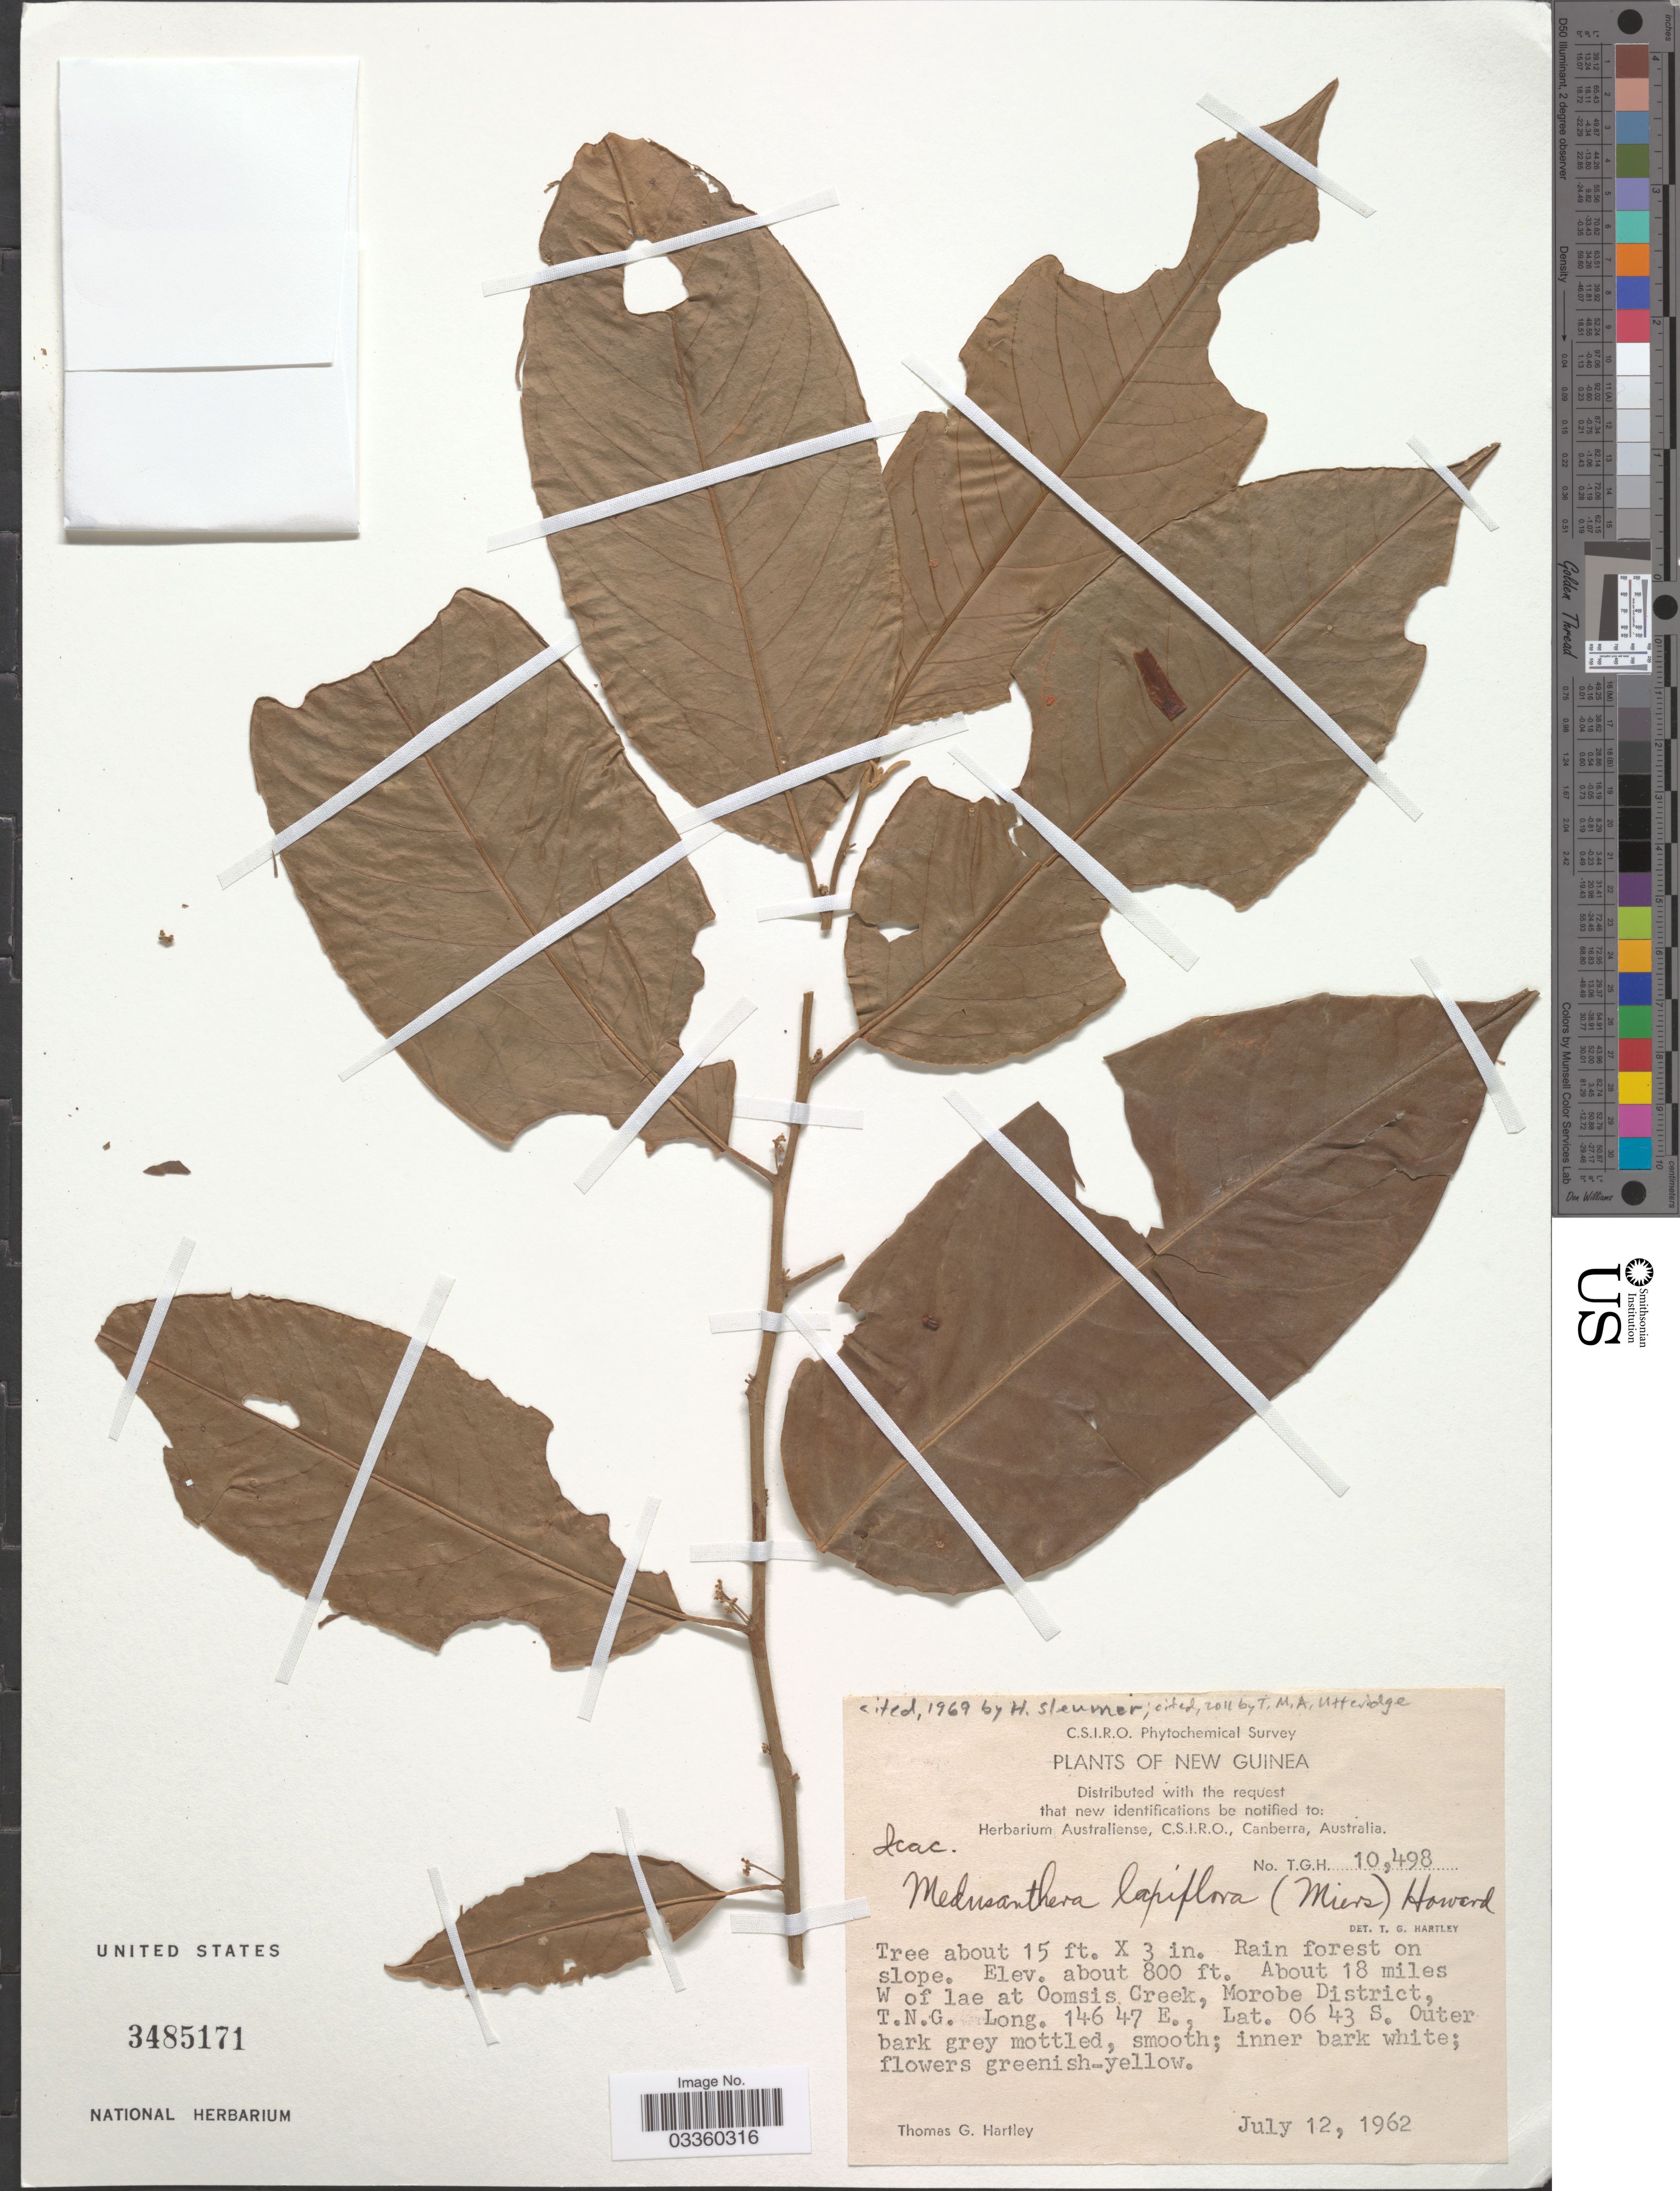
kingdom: Plantae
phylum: Tracheophyta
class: Magnoliopsida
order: Cardiopteridales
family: Stemonuraceae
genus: Medusanthera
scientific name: Medusanthera laxiflora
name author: (Miers) R.A. Howard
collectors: T. G. Hartley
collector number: TGH10498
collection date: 1962-07-12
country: Papua New Guinea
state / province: Morobe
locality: New Guinea. About 18 miles W of lae at Oomsis Creek, Morobe District, T.N.G.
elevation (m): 244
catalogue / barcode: US 3485171